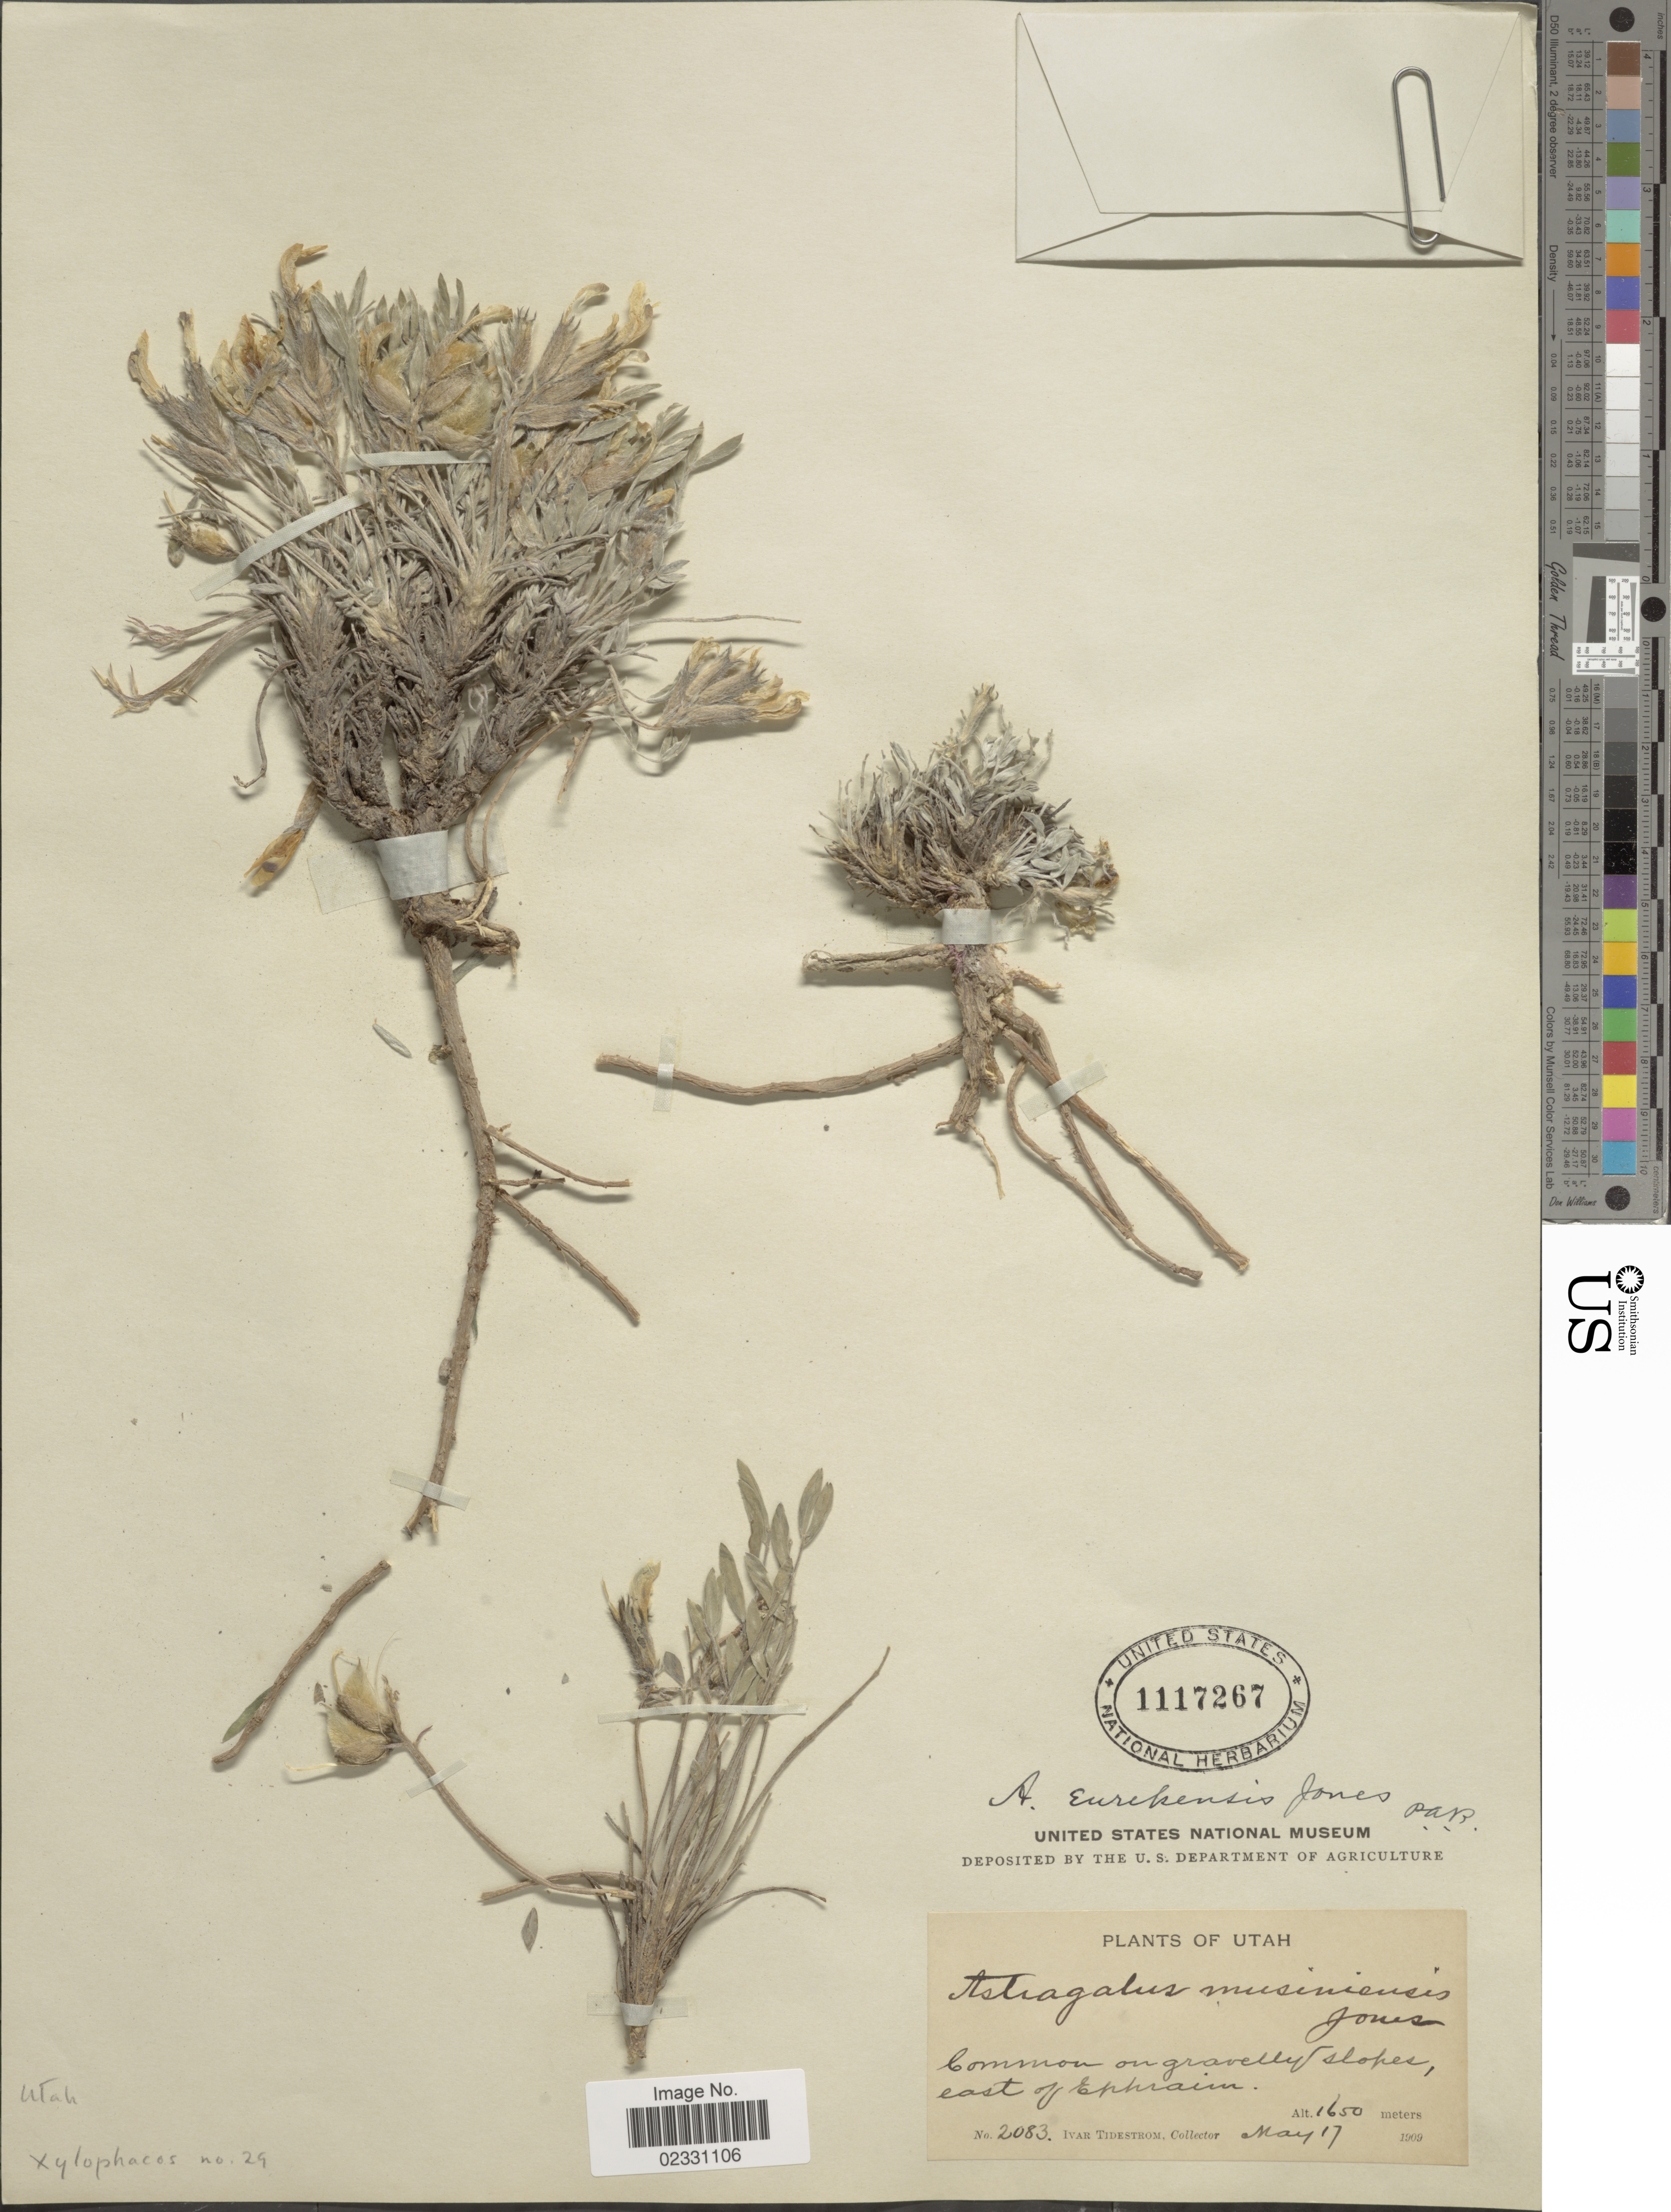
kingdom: Plantae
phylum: Tracheophyta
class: Magnoliopsida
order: Fabales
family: Fabaceae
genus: Astragalus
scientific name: Astragalus eurekensis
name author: M.E. Jones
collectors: I. F. Tidestrom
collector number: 2083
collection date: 1909-05-17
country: United States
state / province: Utah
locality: East of Ephraim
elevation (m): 1650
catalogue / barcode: US 1117267